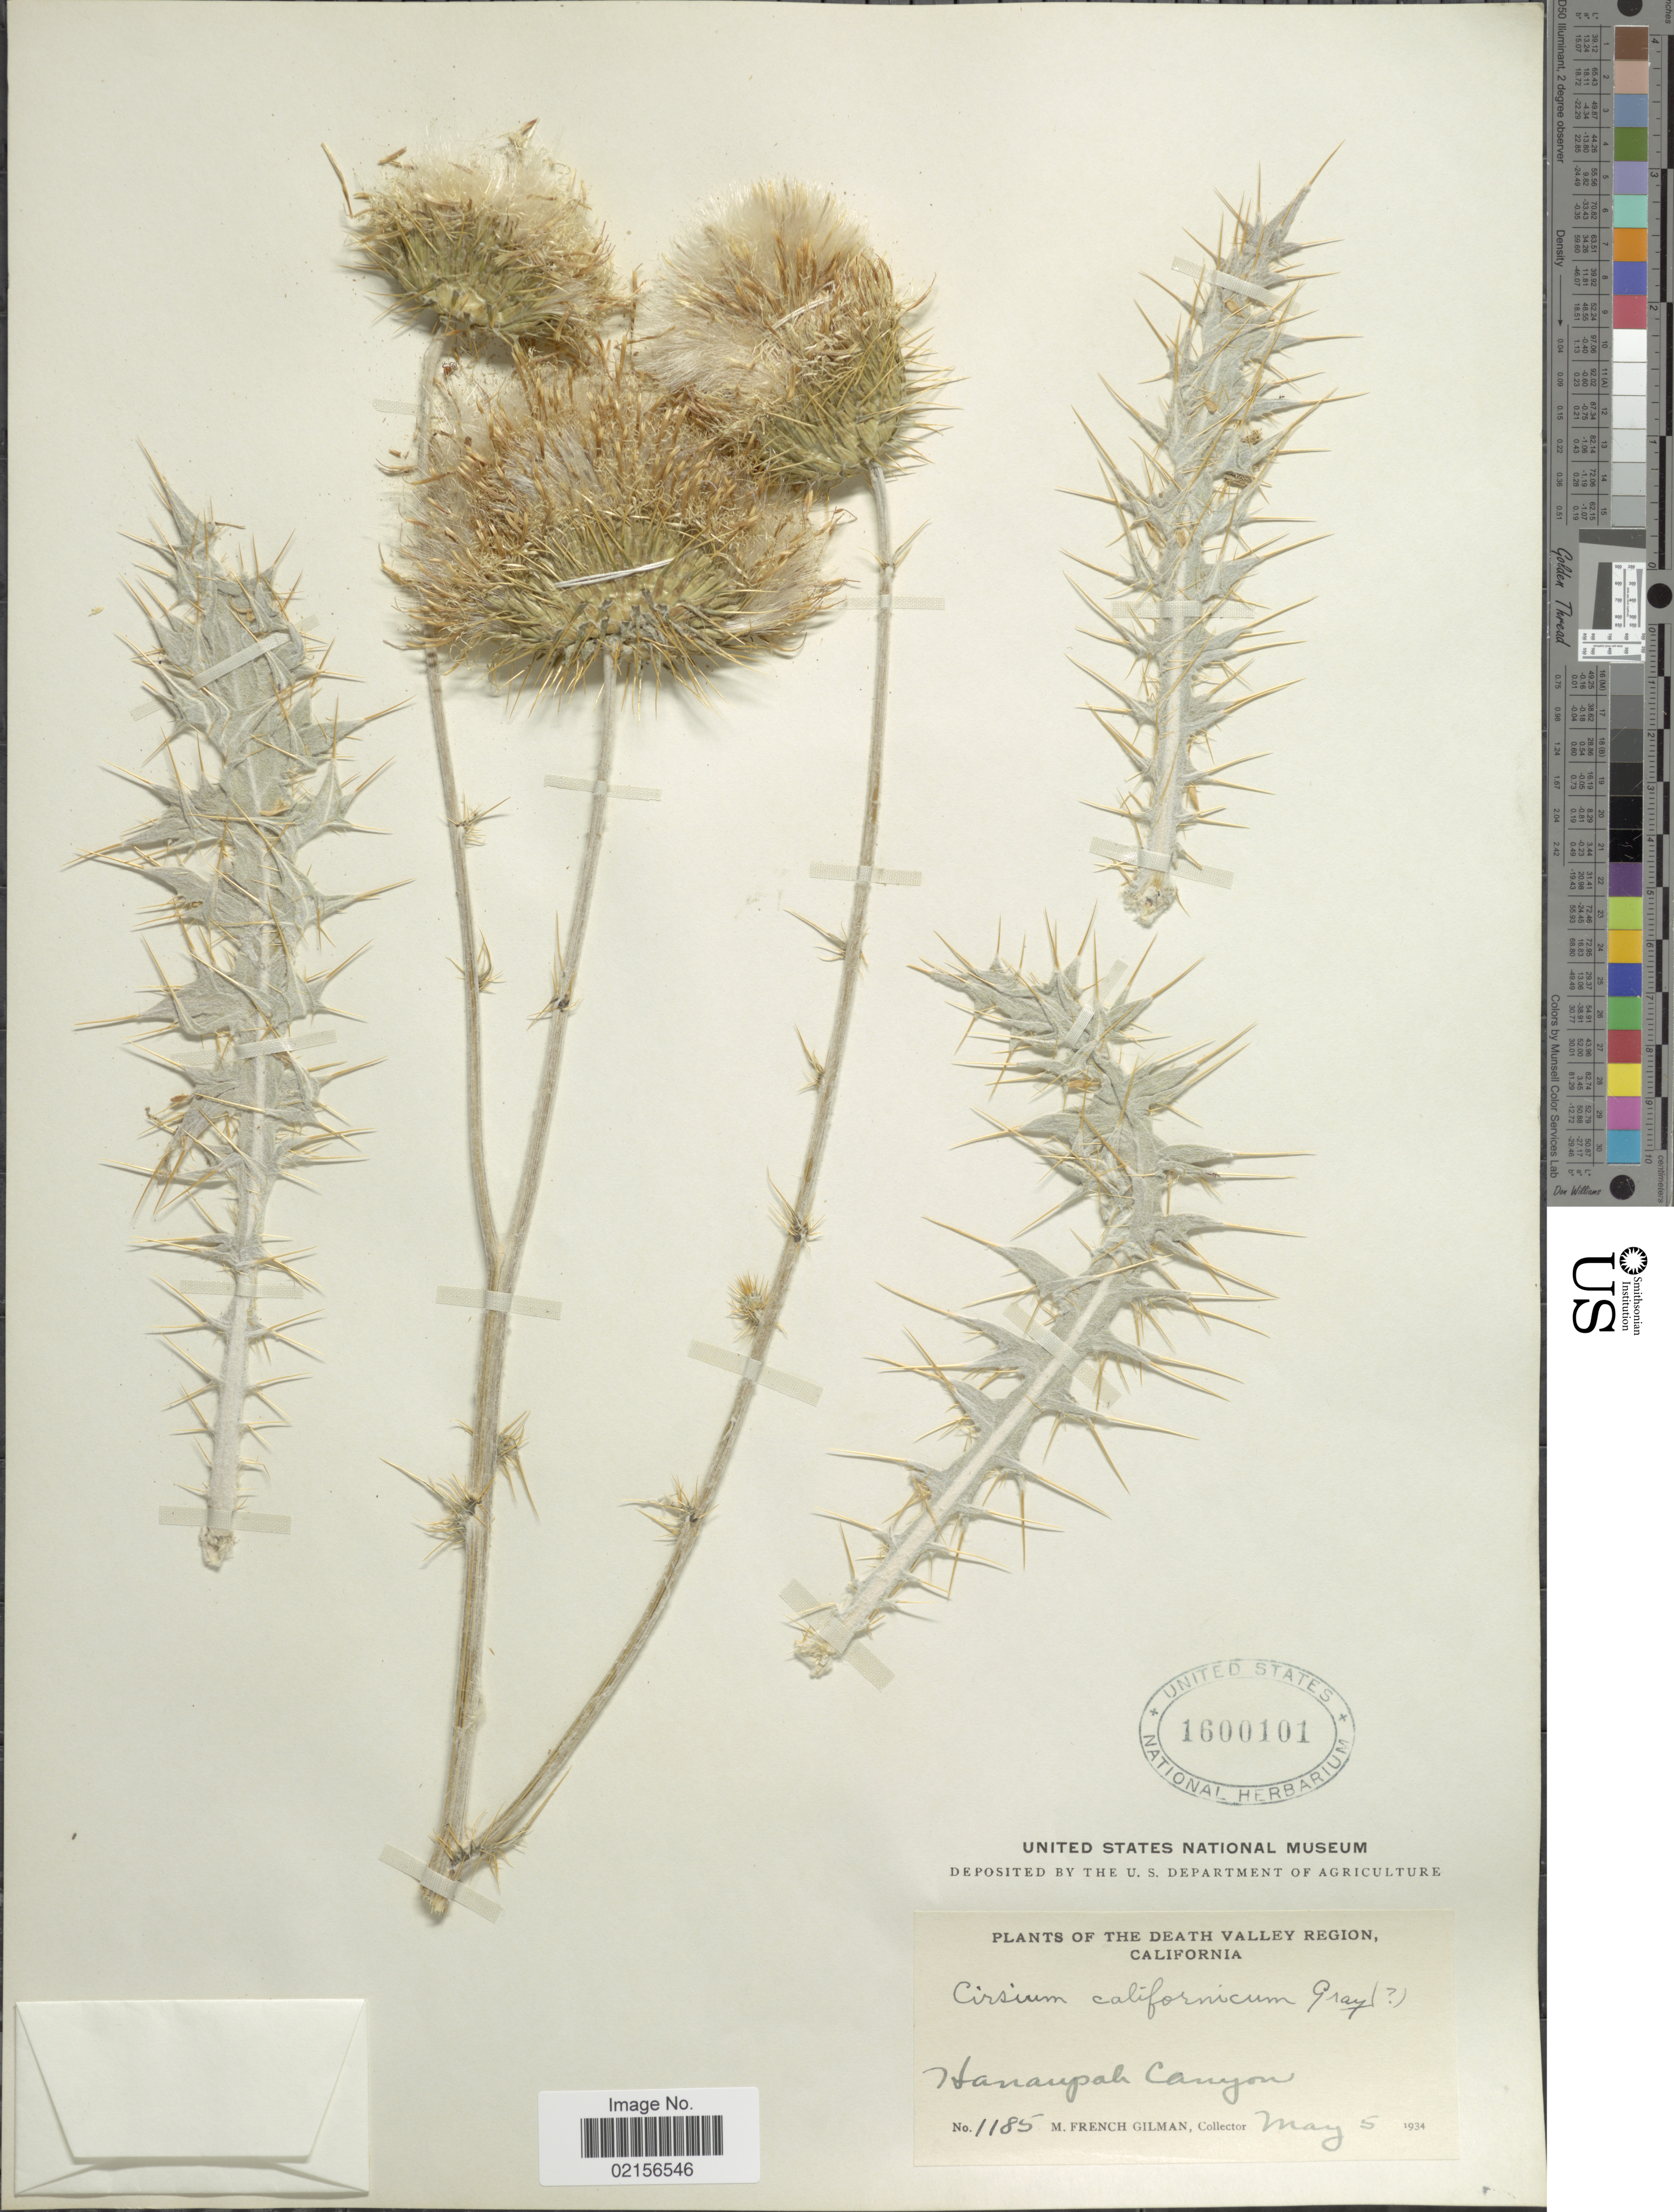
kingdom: Plantae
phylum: Tracheophyta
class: Magnoliopsida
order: Asterales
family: Asteraceae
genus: Cirsium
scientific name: Cirsium occidentale var. californicum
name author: (A. Gray) D.J. Keil & C.E. Turner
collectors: M. F. Gilman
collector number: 1185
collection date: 1934-05-05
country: United States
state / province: California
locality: The Death Valley Region, Hanaupah Canyon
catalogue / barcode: US 1600101